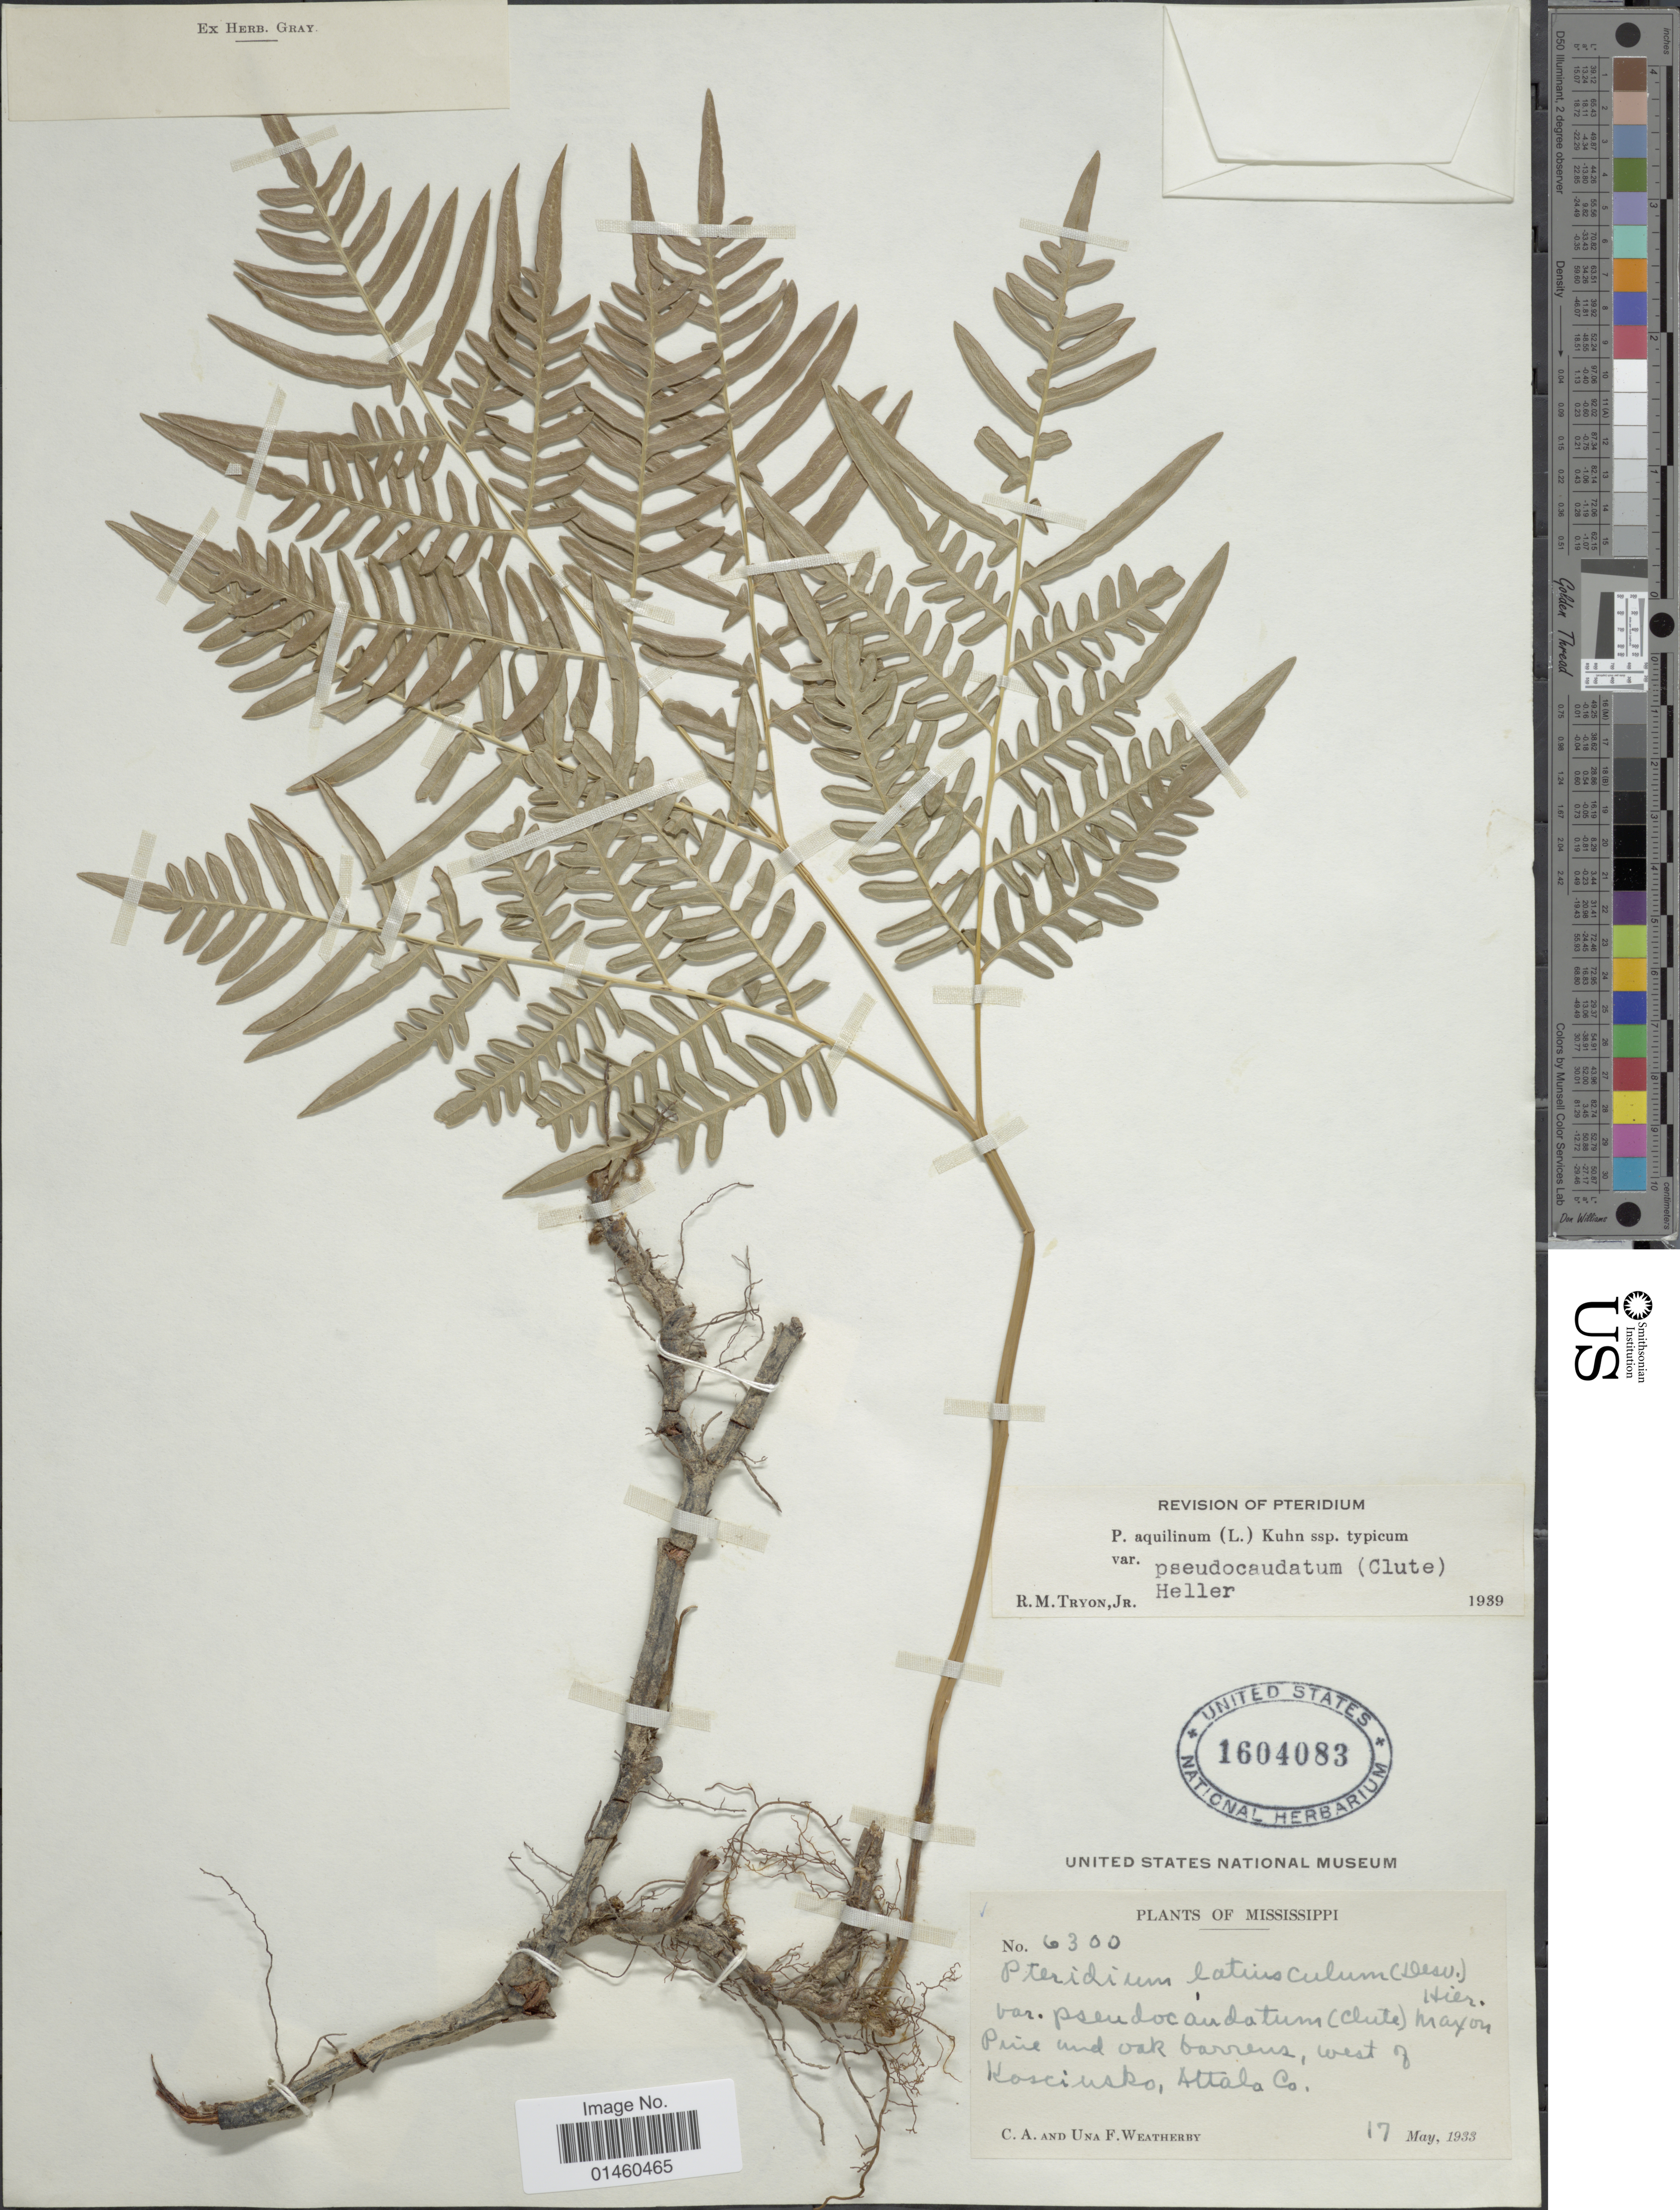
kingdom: Plantae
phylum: Tracheophyta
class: Polypodiopsida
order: Polypodiales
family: Dennstaedtiaceae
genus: Pteridium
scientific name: Pteridium aquilinum var. pseudocaudatum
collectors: C. A. Weatherby & U. Weatherby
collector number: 6300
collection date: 1933-05-17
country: United States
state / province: Mississippi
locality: Pine wood oak barrens, west of Kosciusko, Attala Co.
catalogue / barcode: US 1604083